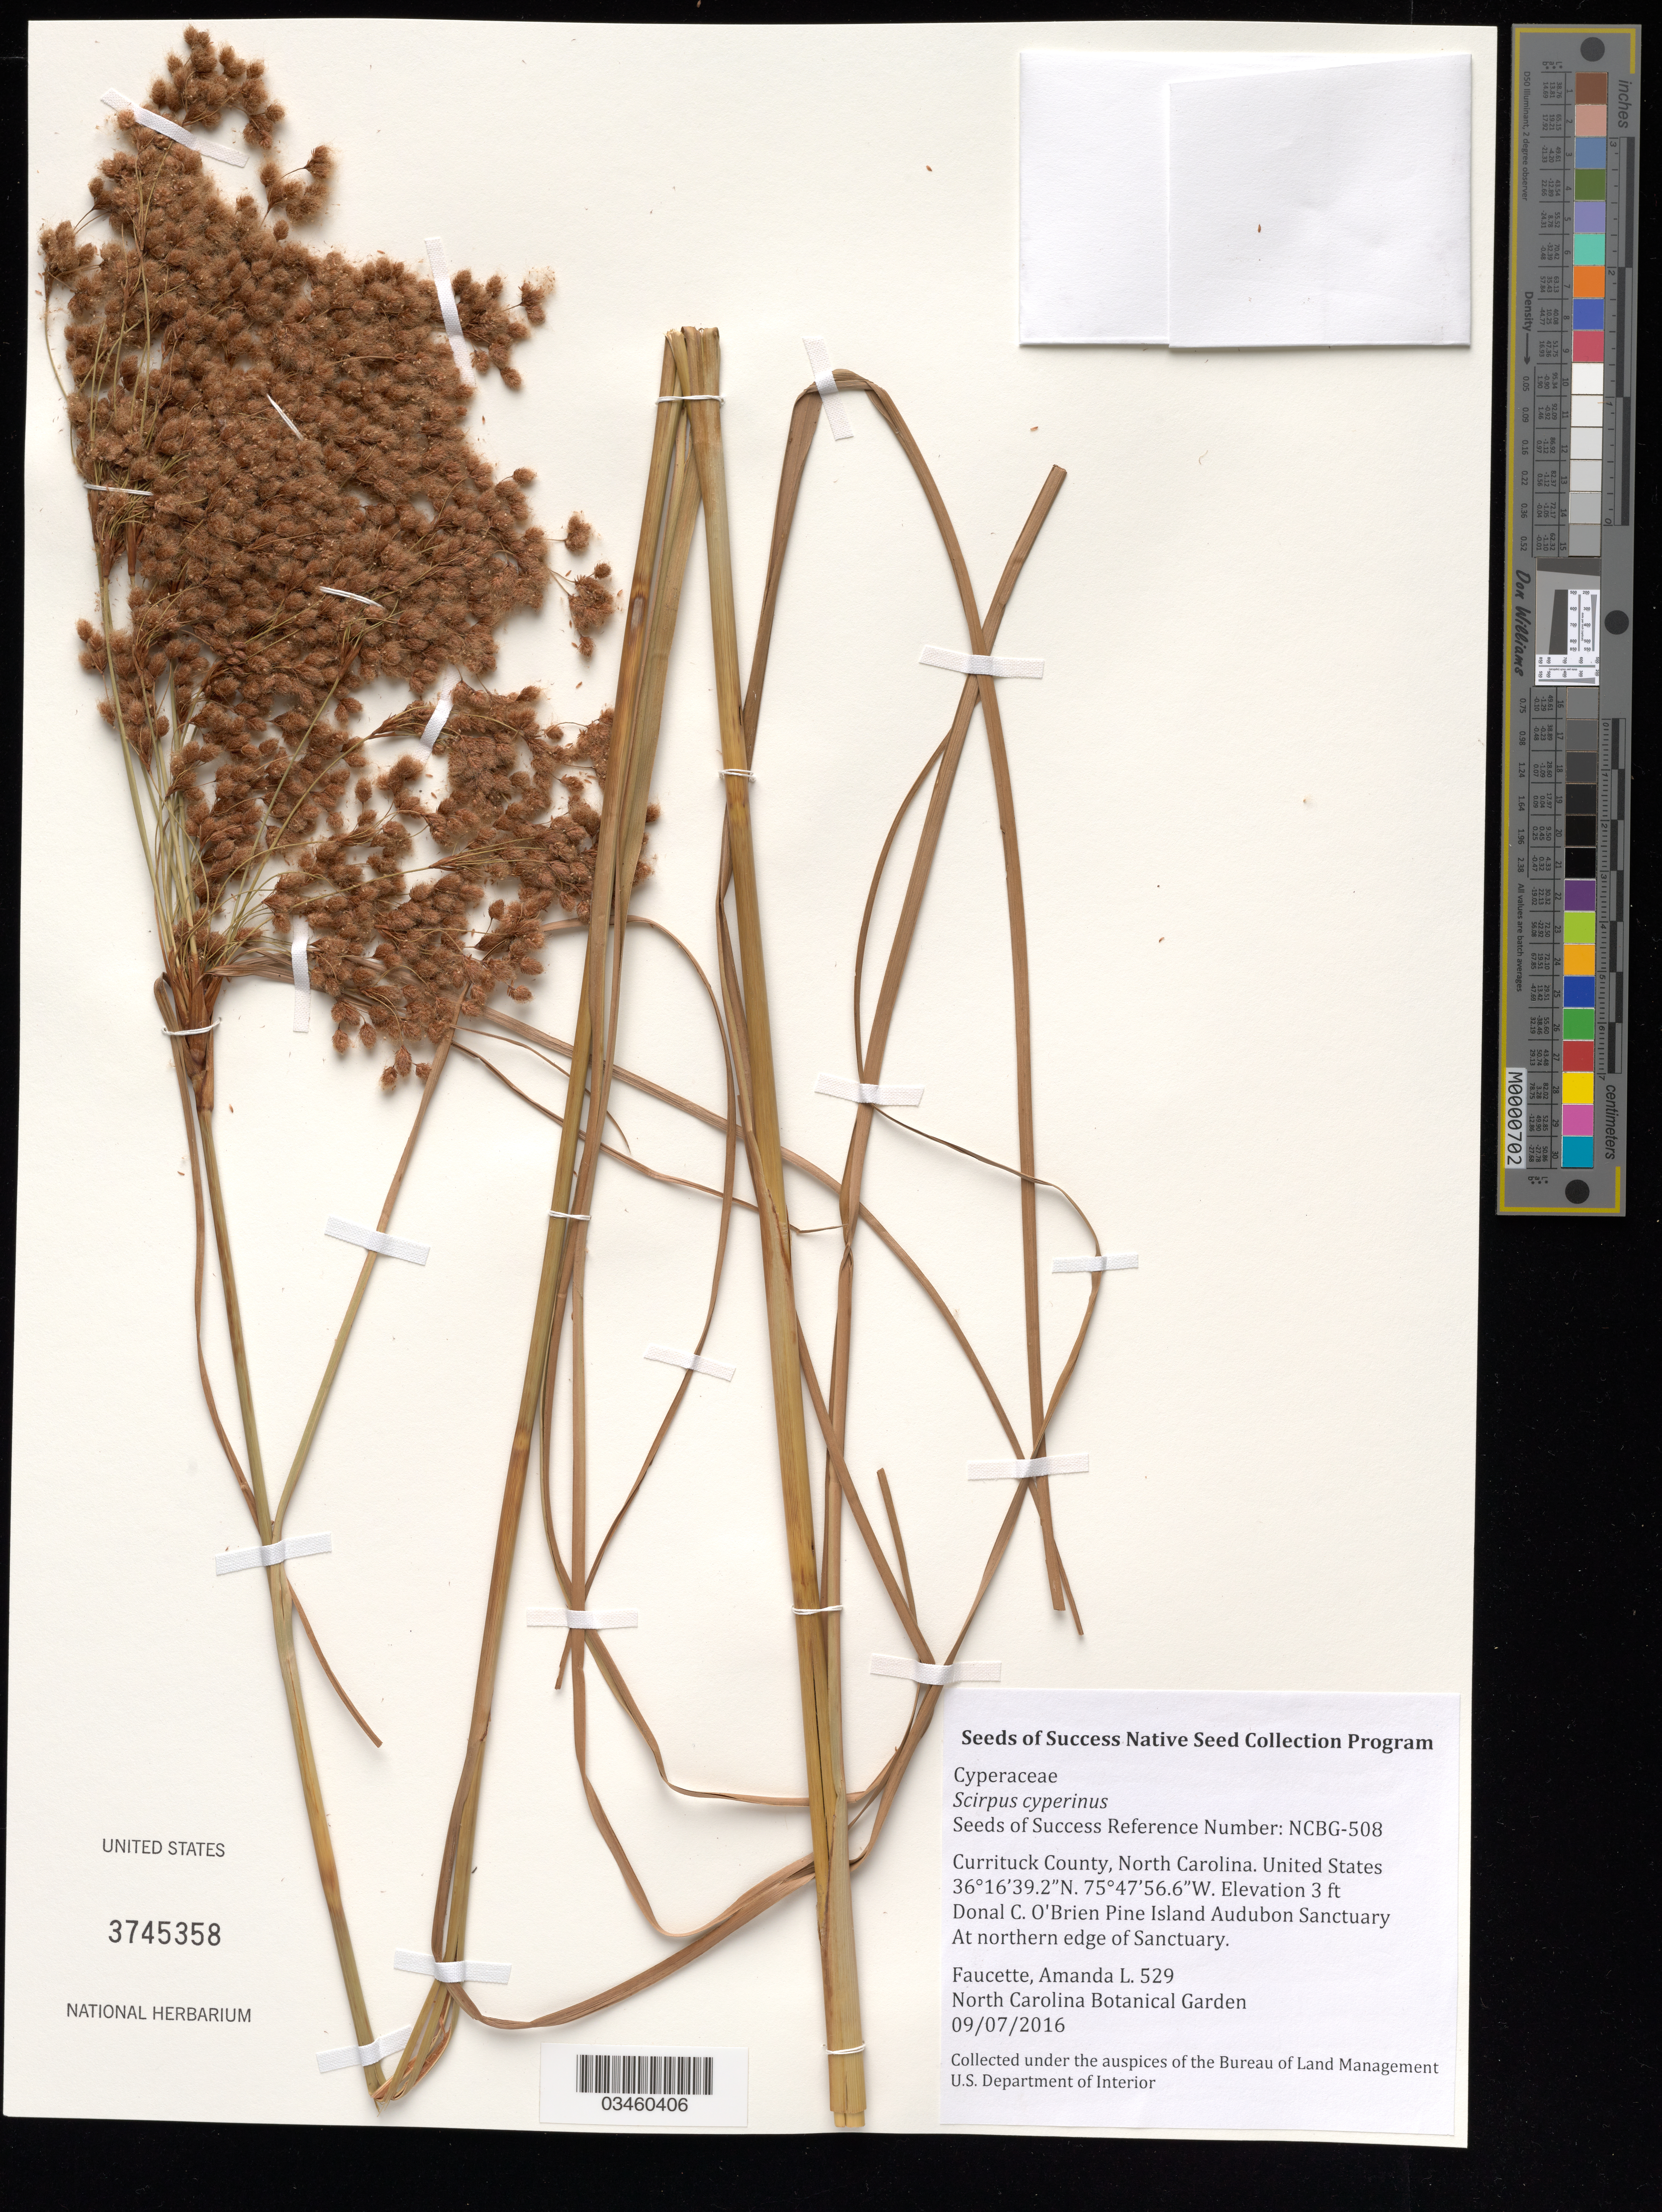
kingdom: Plantae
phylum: Tracheophyta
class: Liliopsida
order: Poales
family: Cyperaceae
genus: Scirpus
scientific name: Scirpus cyperinus (L.) Kunth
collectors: A. Faucette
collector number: NCBG-508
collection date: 2016-09-07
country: United States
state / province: North Carolina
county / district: Currituck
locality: Donal C. O'Brien Pine Island Sanctuary, northern edge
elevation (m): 1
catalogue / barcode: US 3745358